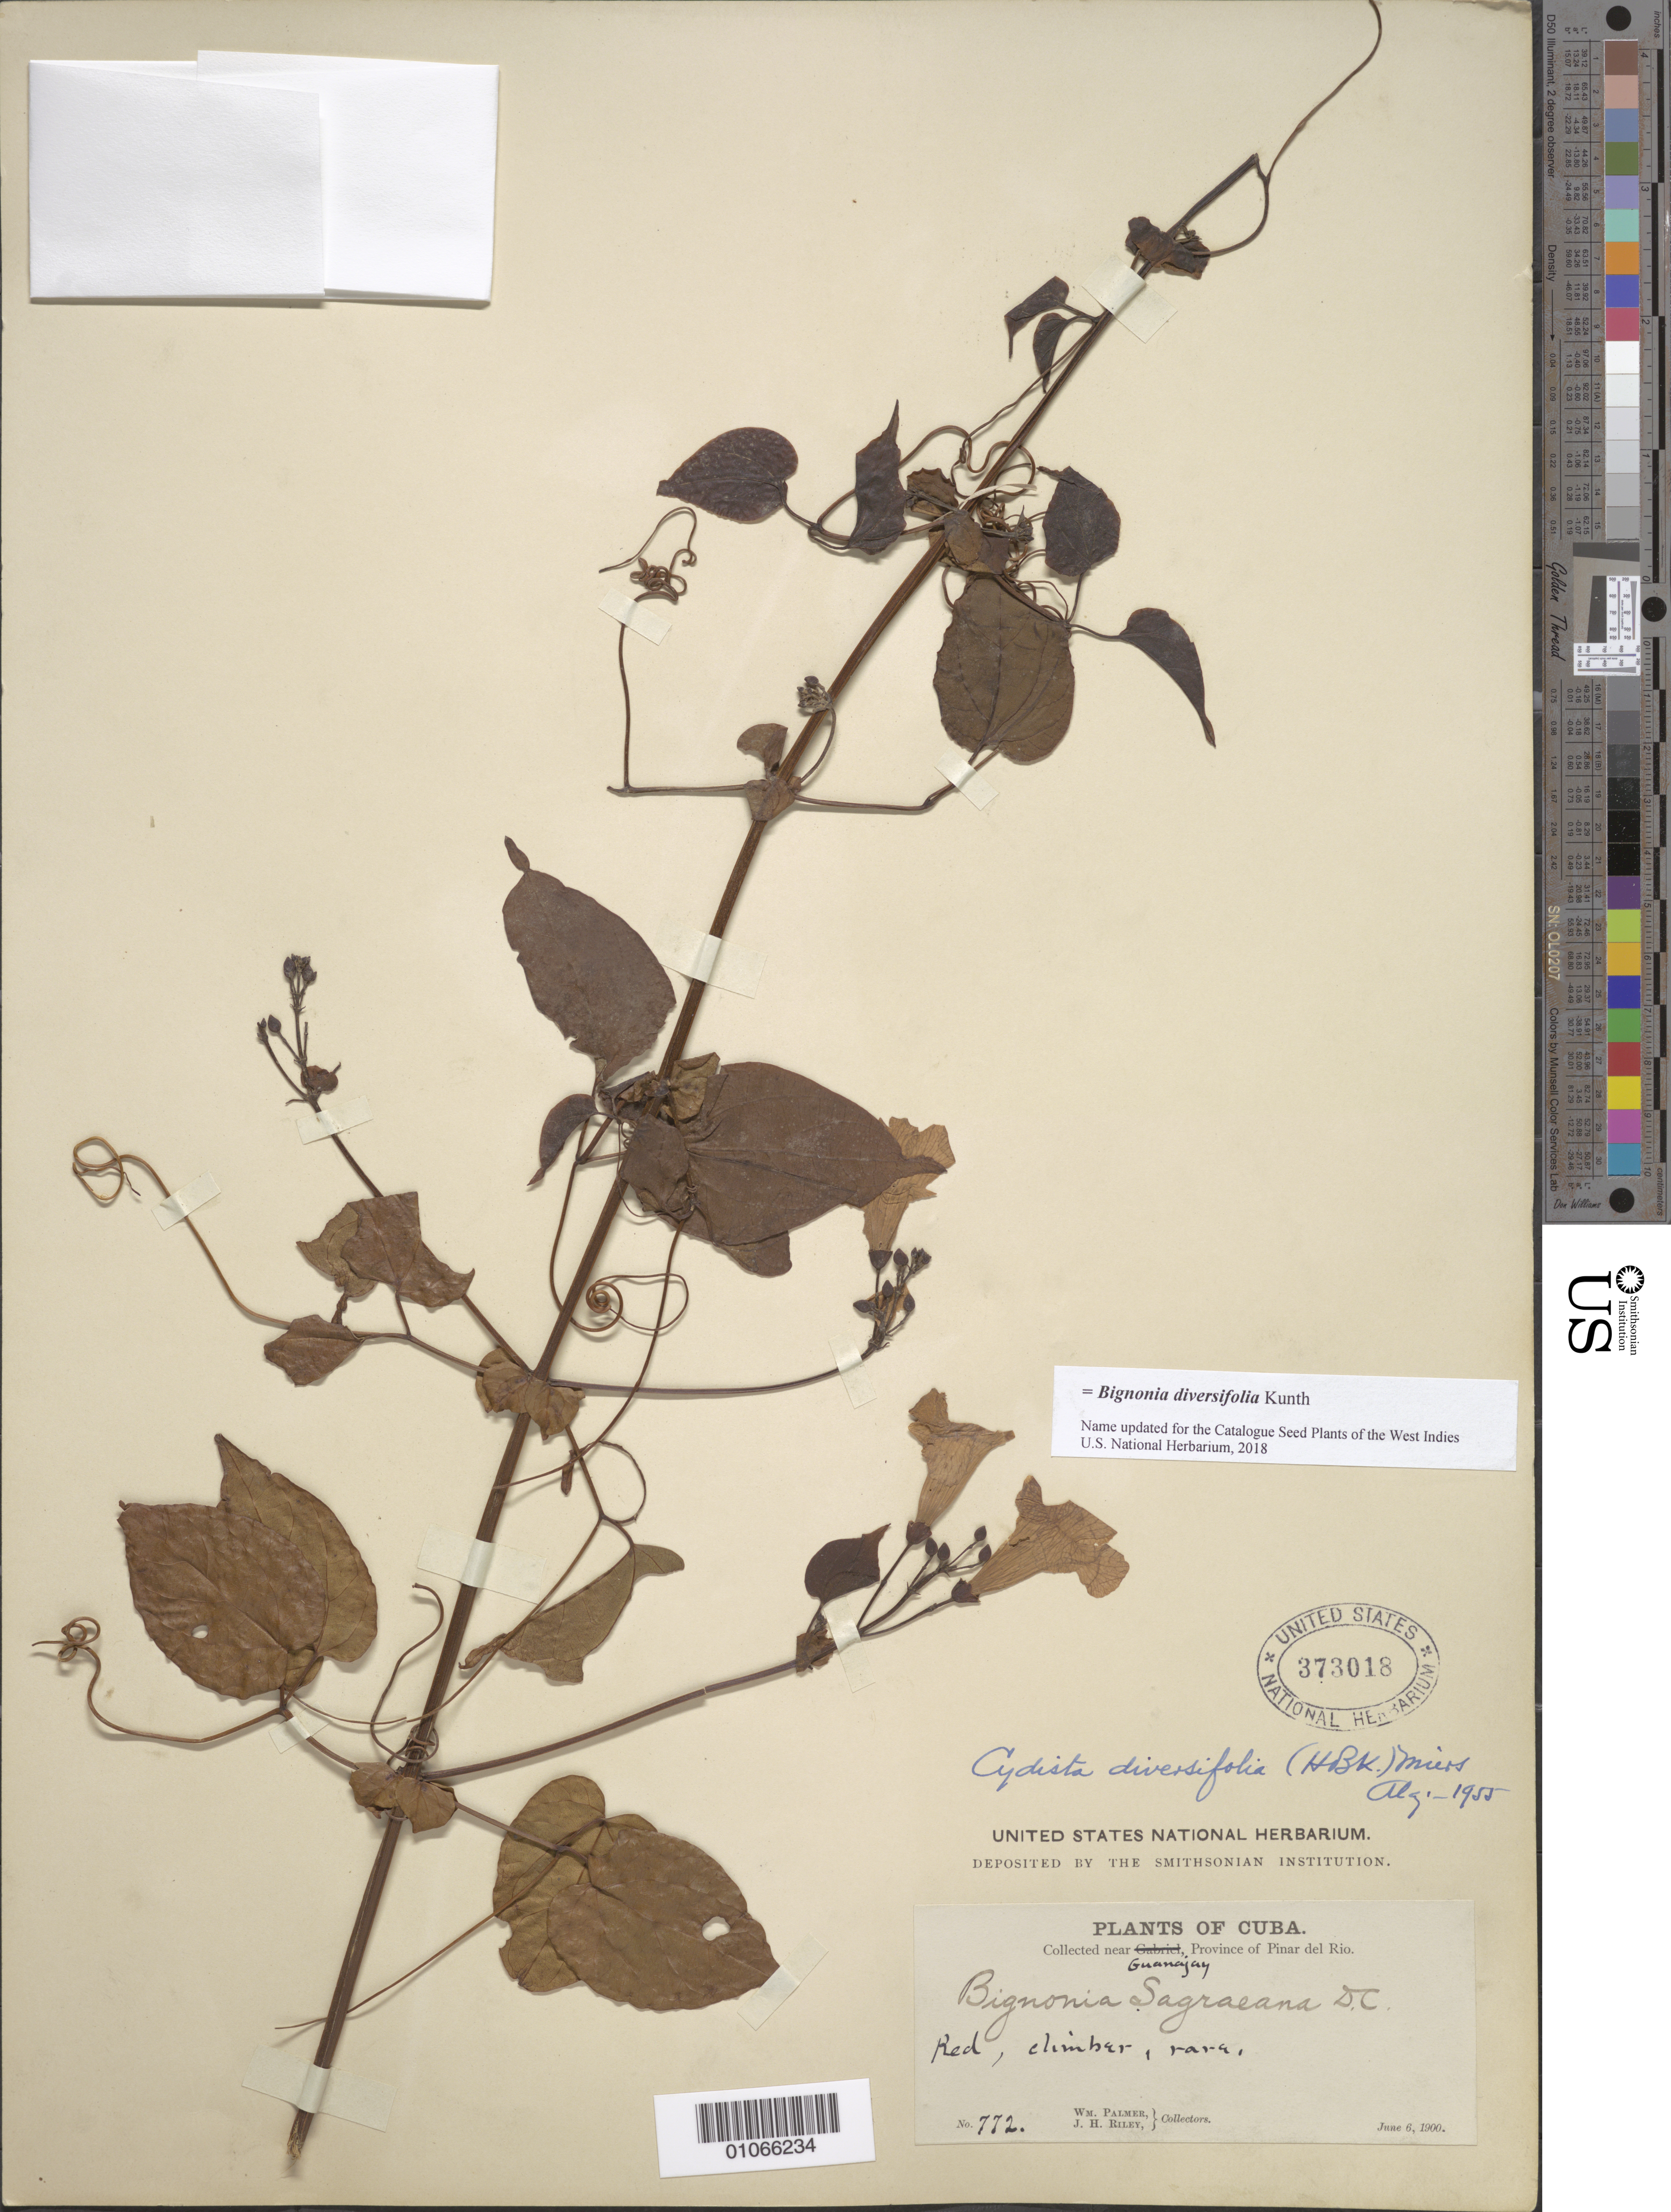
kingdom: Plantae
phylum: Tracheophyta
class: Magnoliopsida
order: Lamiales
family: Bignoniaceae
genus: Bignonia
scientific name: Bignonia diversifolia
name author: Kunth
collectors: W. Palmer & J. H. Riley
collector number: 772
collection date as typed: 06 Jun 1900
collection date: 1900-06-06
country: Cuba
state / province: Pinar del Rio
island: Cuba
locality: Collected near Guanajay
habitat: Rare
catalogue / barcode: US 373018